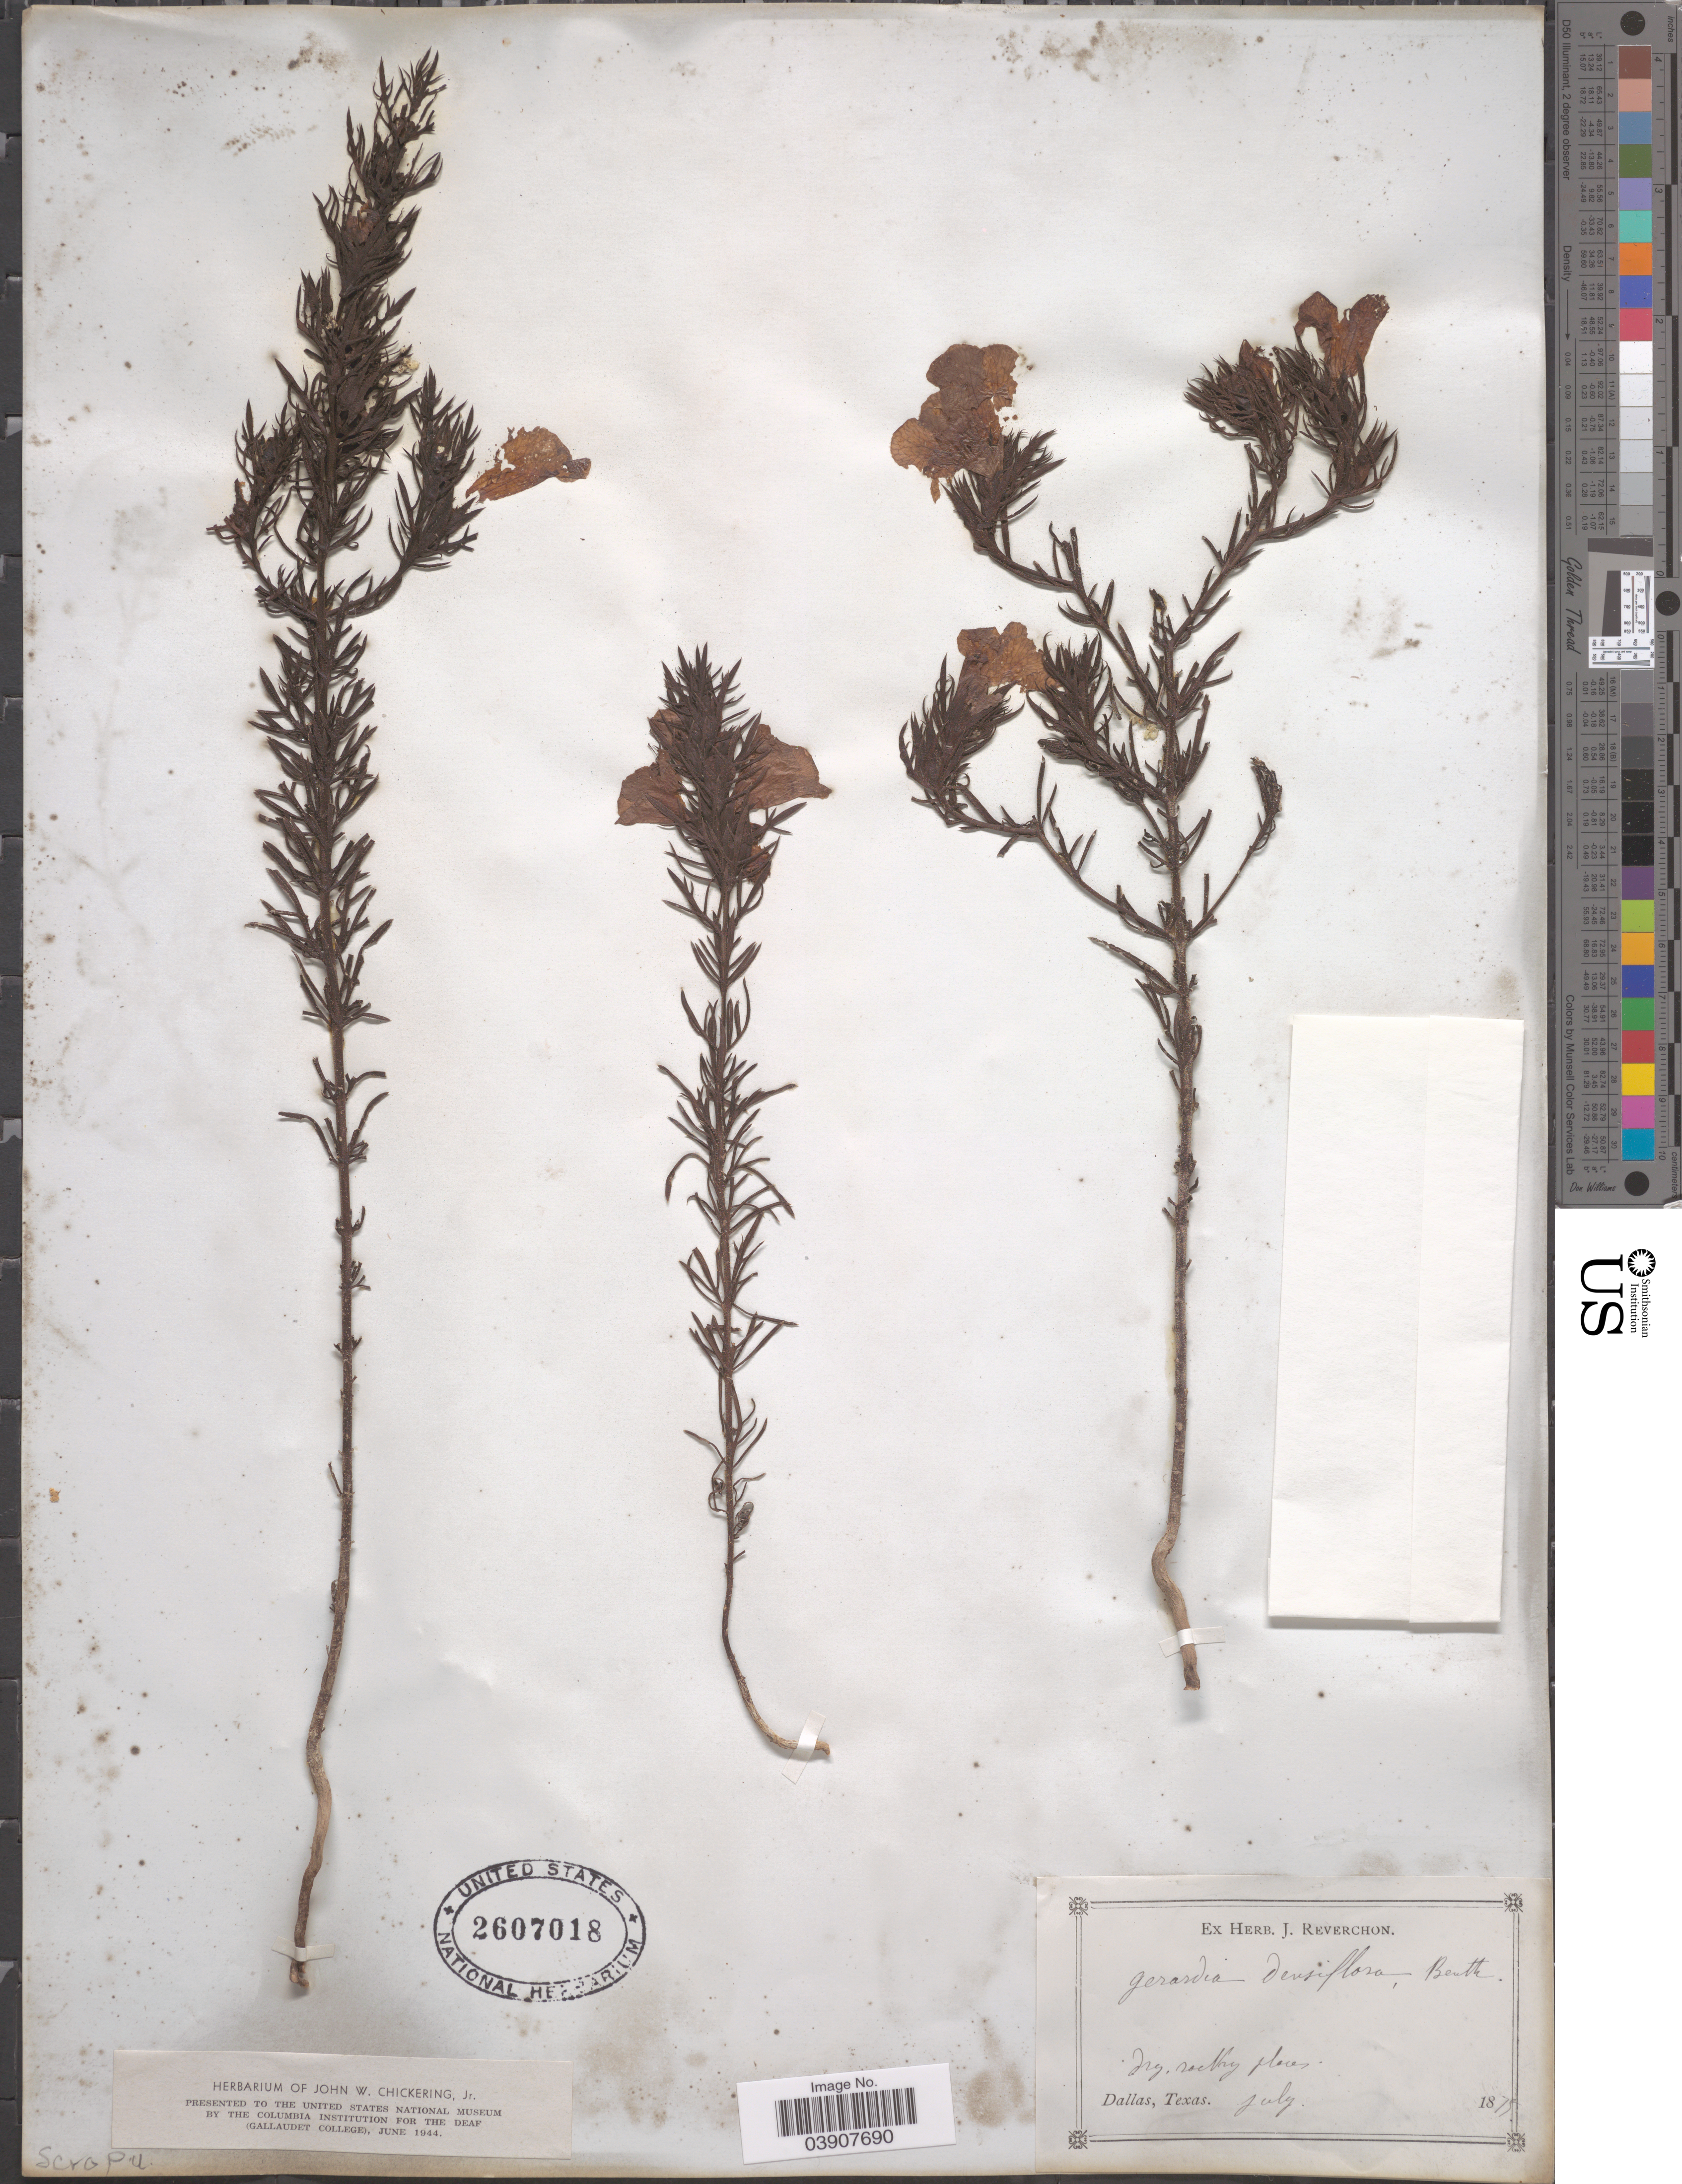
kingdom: Plantae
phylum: Tracheophyta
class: Magnoliopsida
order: Lamiales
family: Orobanchaceae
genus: Agalinis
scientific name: Agalinis densiflora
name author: (Benth.) S.F. Blake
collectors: ex herb. J. Reverchon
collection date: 1875-07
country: United States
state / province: Texas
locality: Dallas.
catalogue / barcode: US 2607018